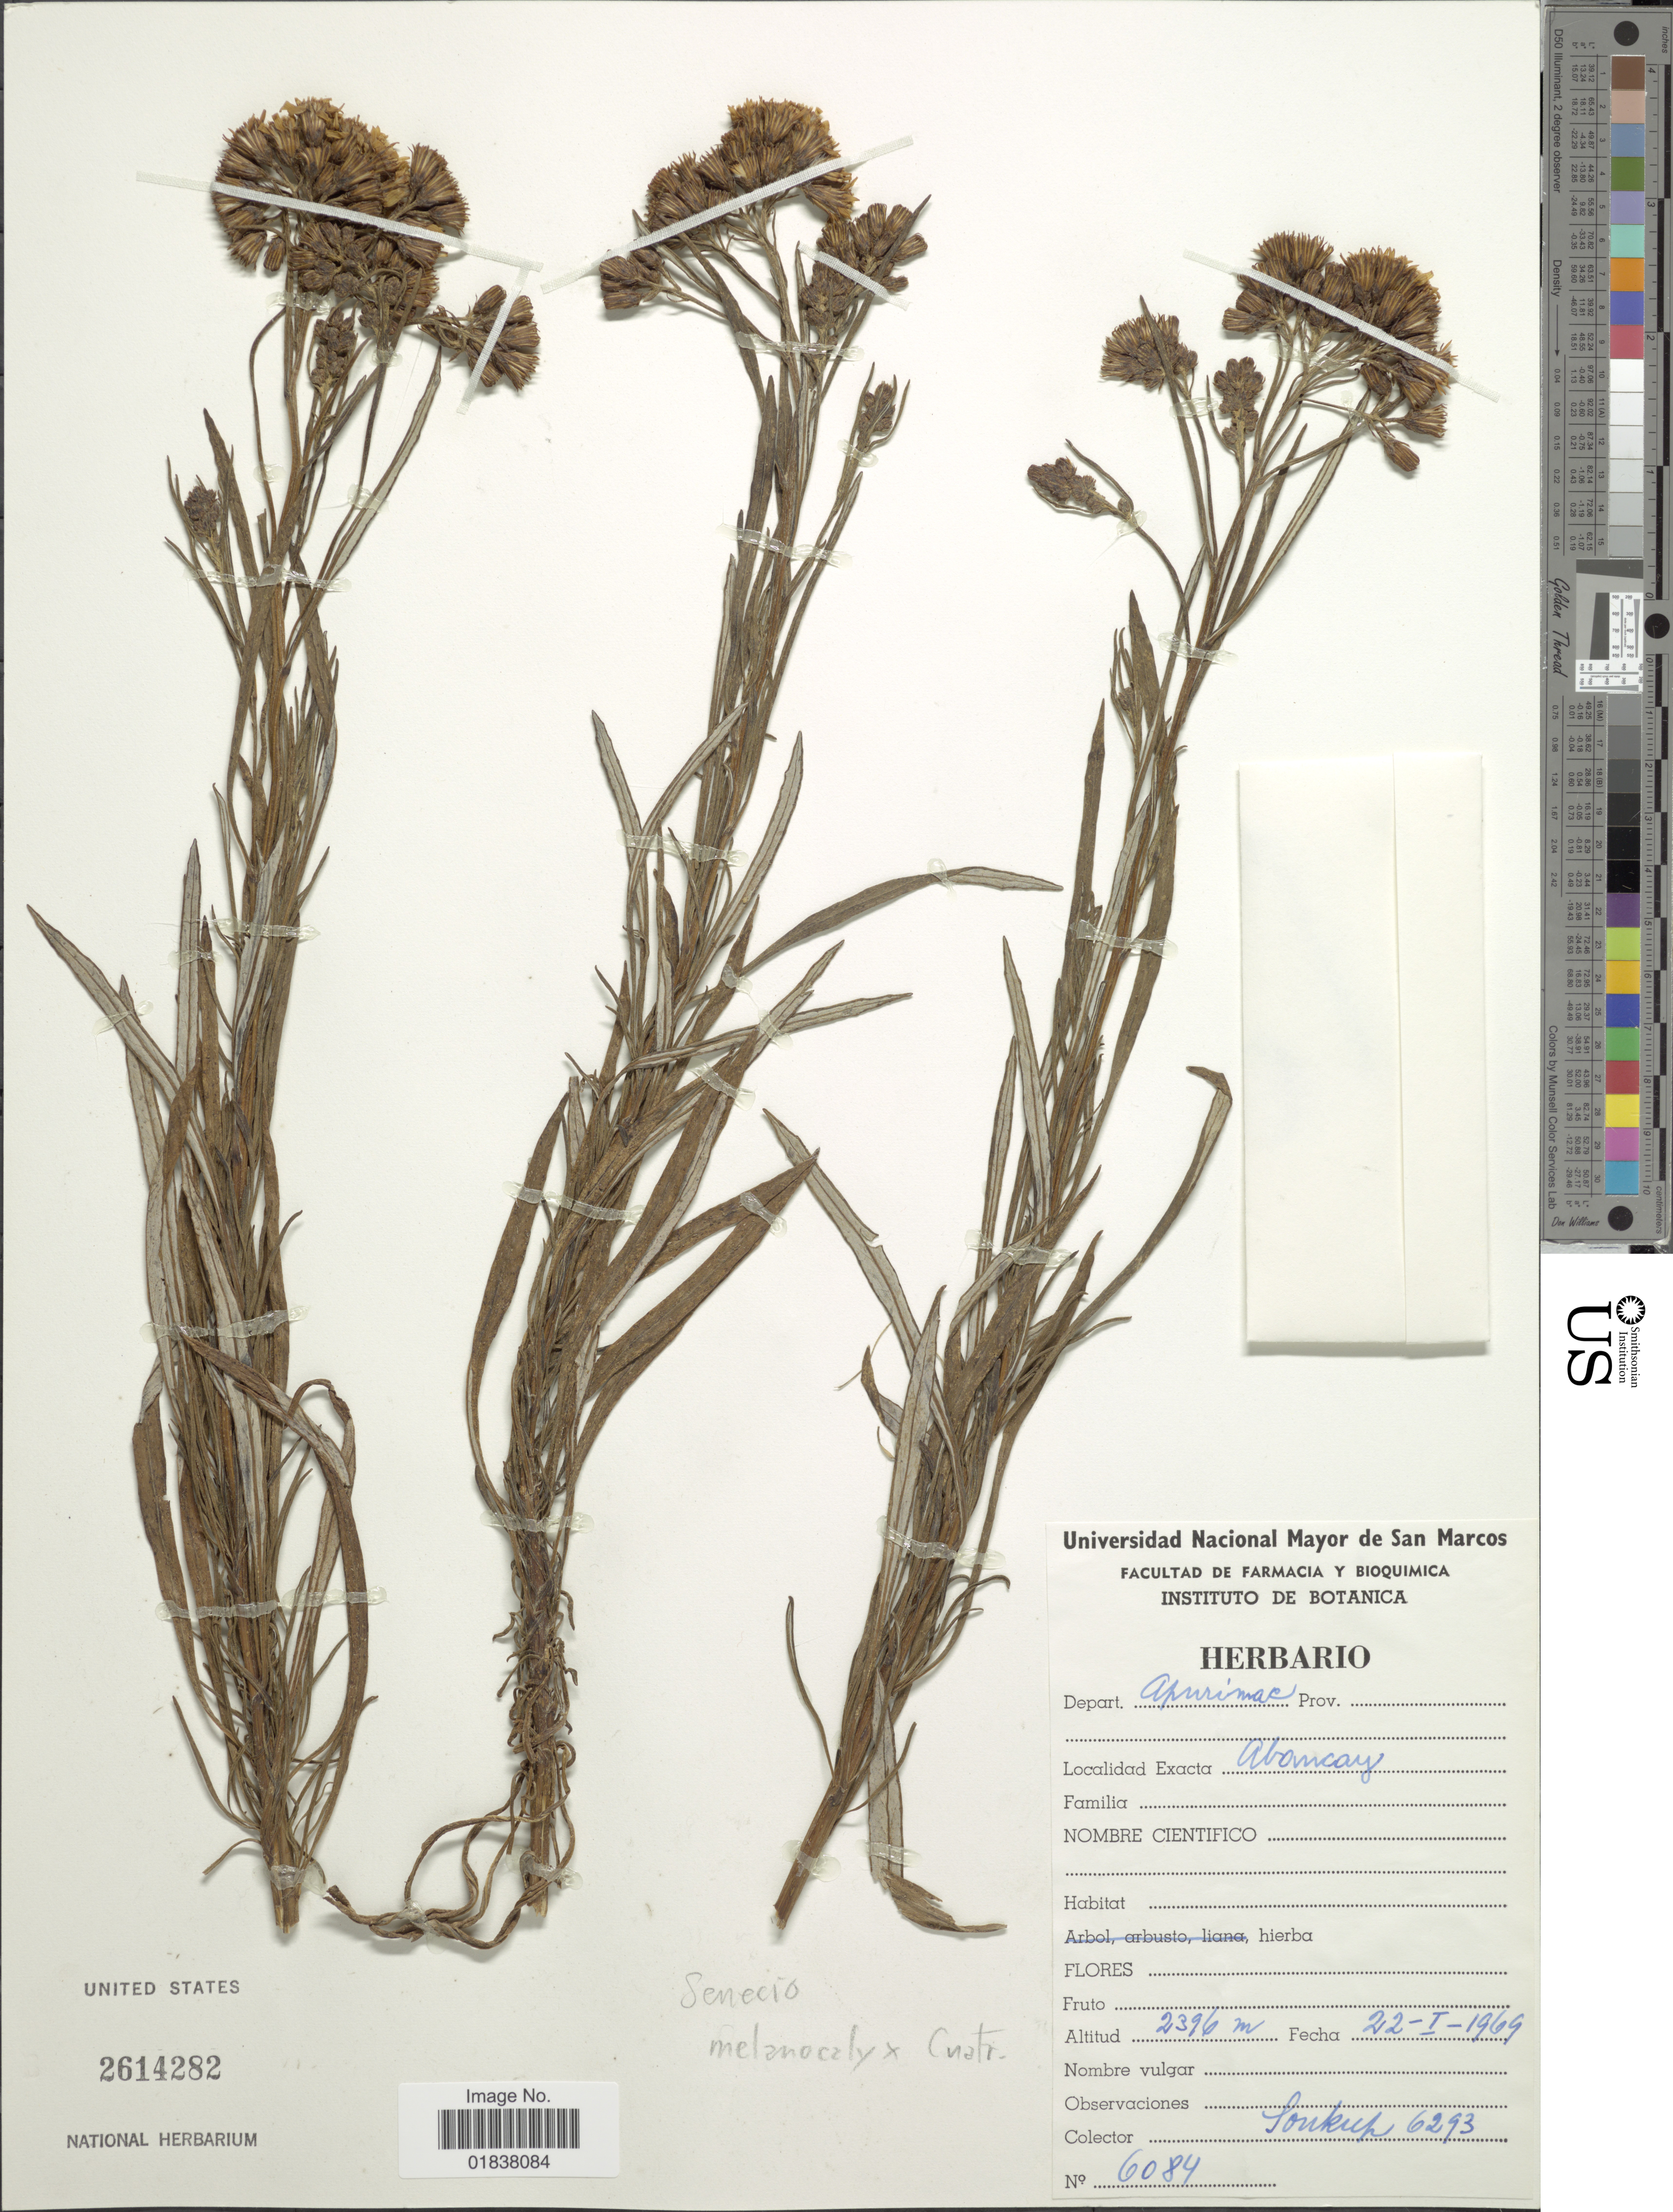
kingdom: Plantae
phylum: Tracheophyta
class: Magnoliopsida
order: Asterales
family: Asteraceae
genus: Senecio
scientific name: Senecio melanocalyx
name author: Cuatrec.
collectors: -- Soukup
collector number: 6084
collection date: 1969-01-22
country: Peru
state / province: Apurímac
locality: Abancay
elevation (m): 2396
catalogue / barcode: US 2614282